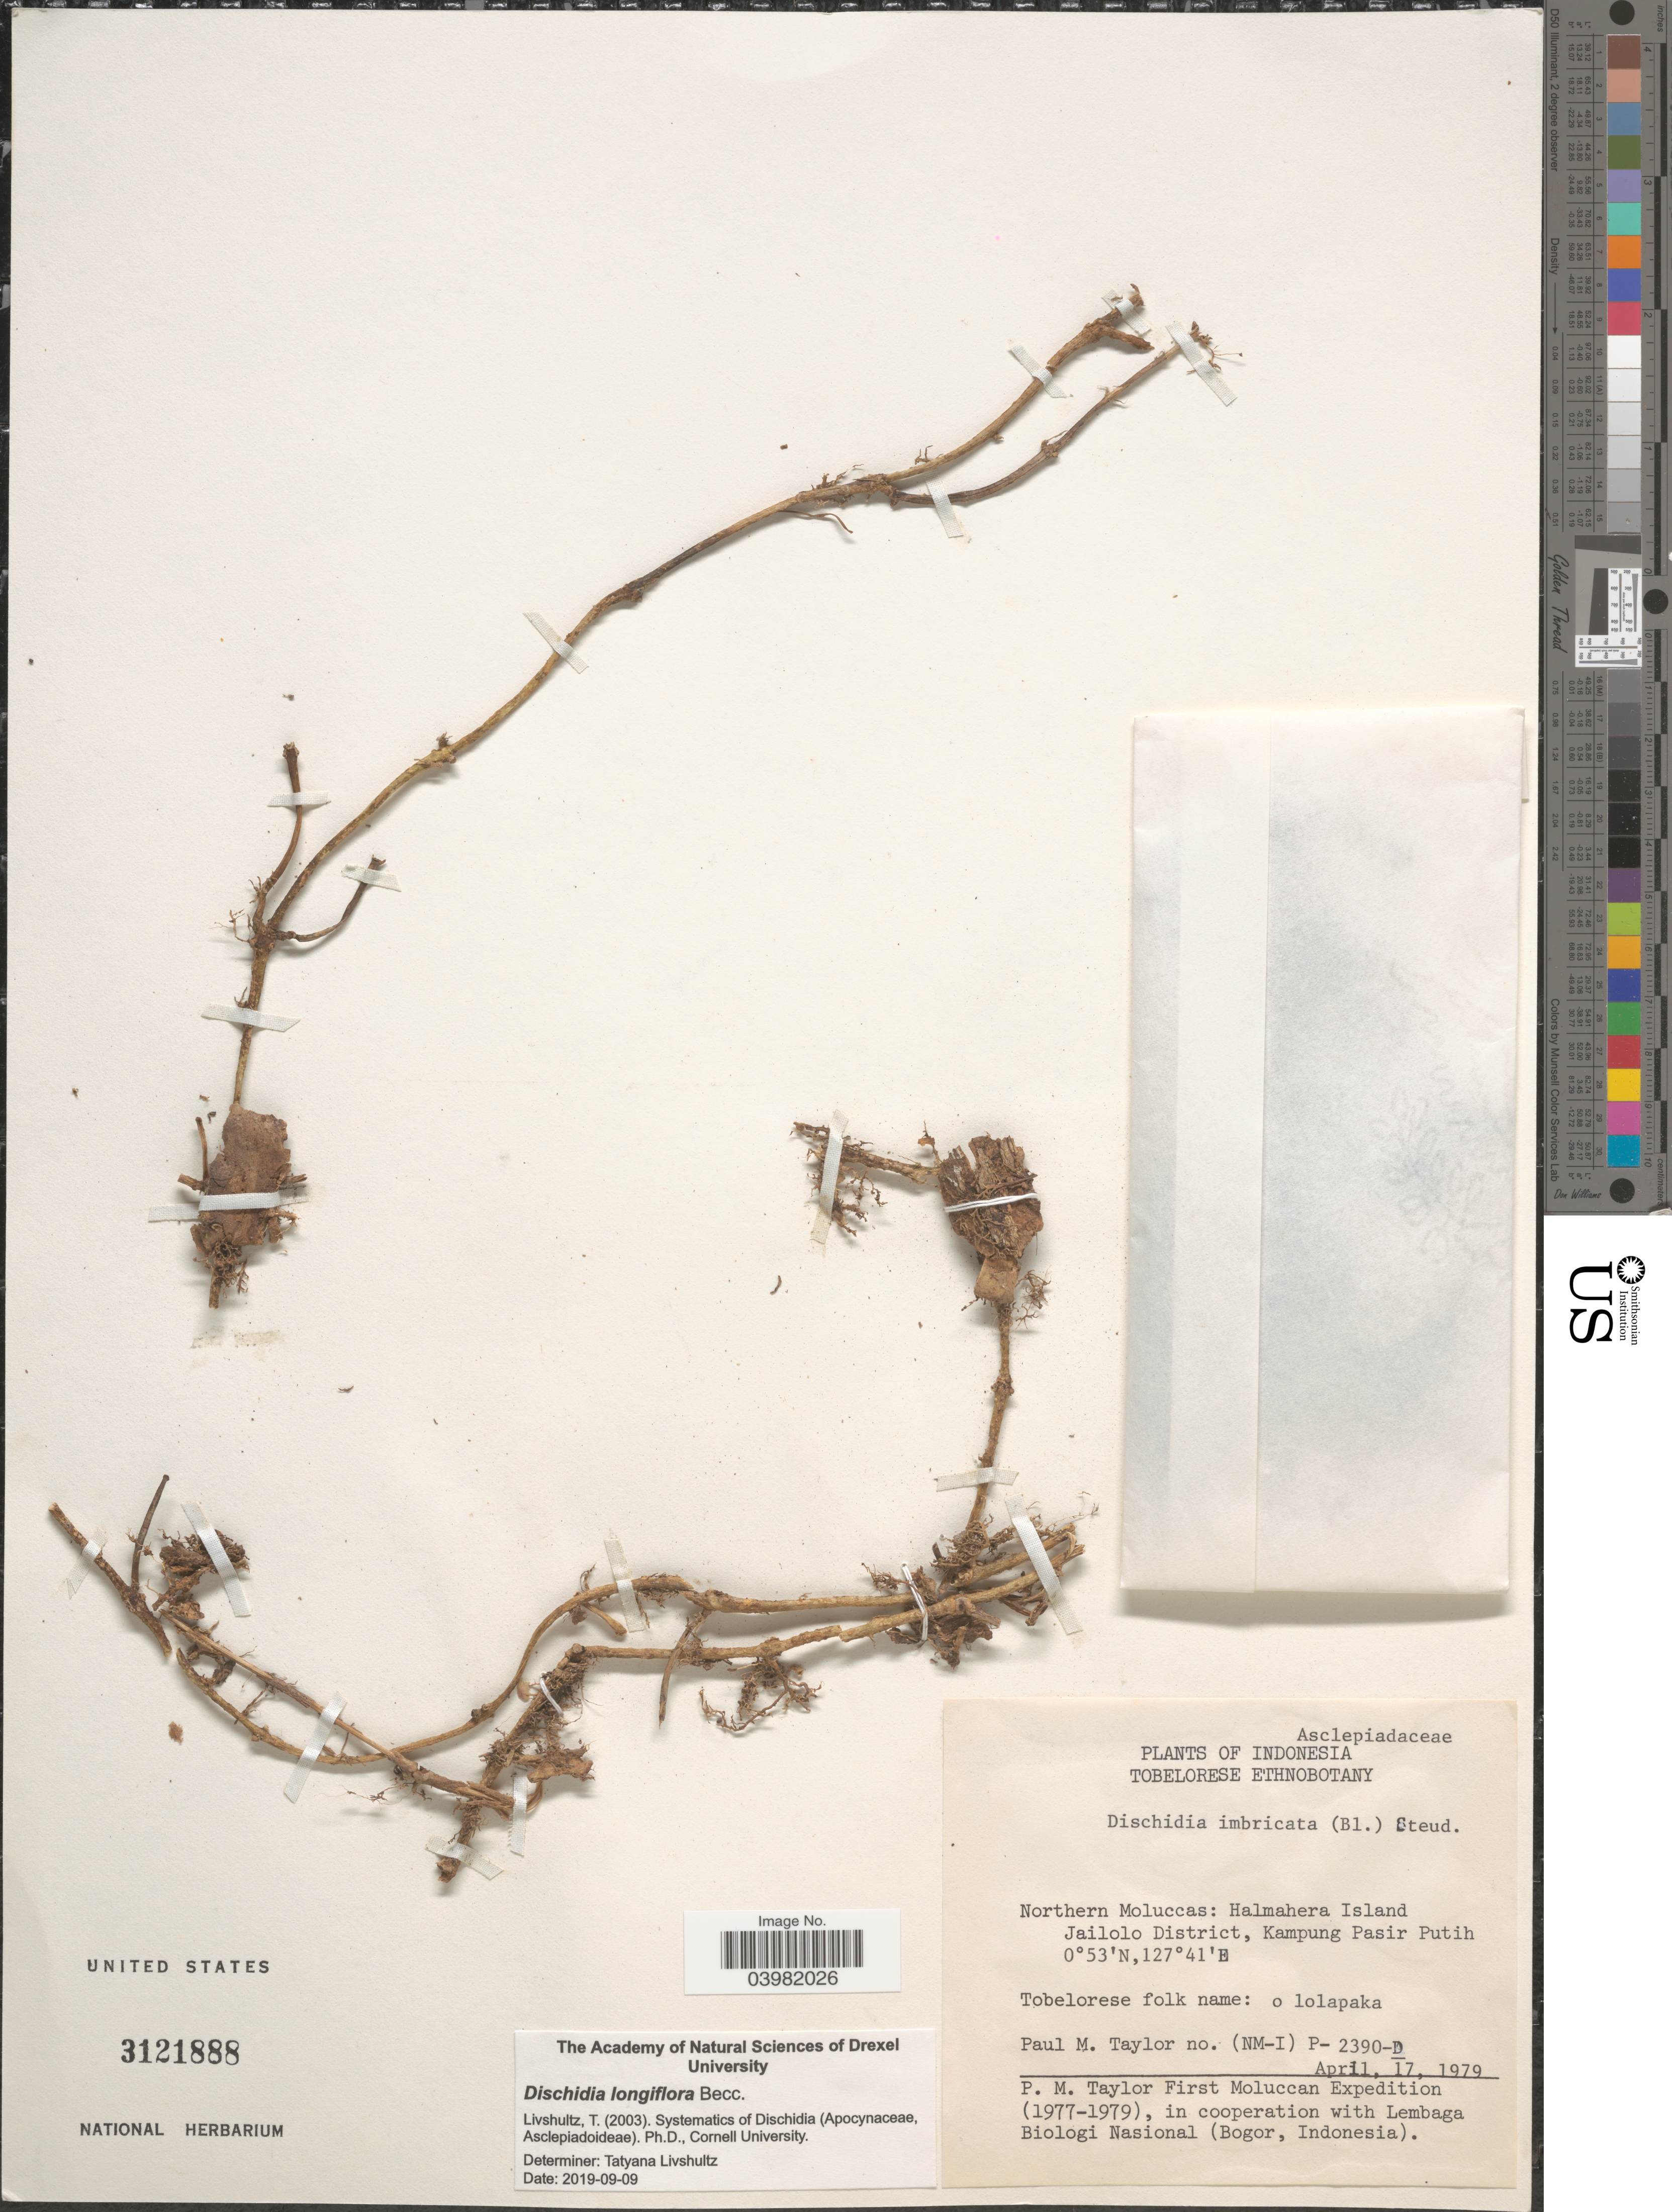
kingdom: Plantae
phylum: Tracheophyta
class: Magnoliopsida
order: Gentianales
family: Apocynaceae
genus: Dischidia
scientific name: Dischidia micrantha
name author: Becc.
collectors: P. M. Taylor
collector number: (NM-I) P-2390-D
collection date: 1979-04-17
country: Indonesia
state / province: Maluku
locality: Northern Moluccas: Halmahera Island. Jailolo District, Kampung Pasir Putih.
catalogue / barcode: US 3121888